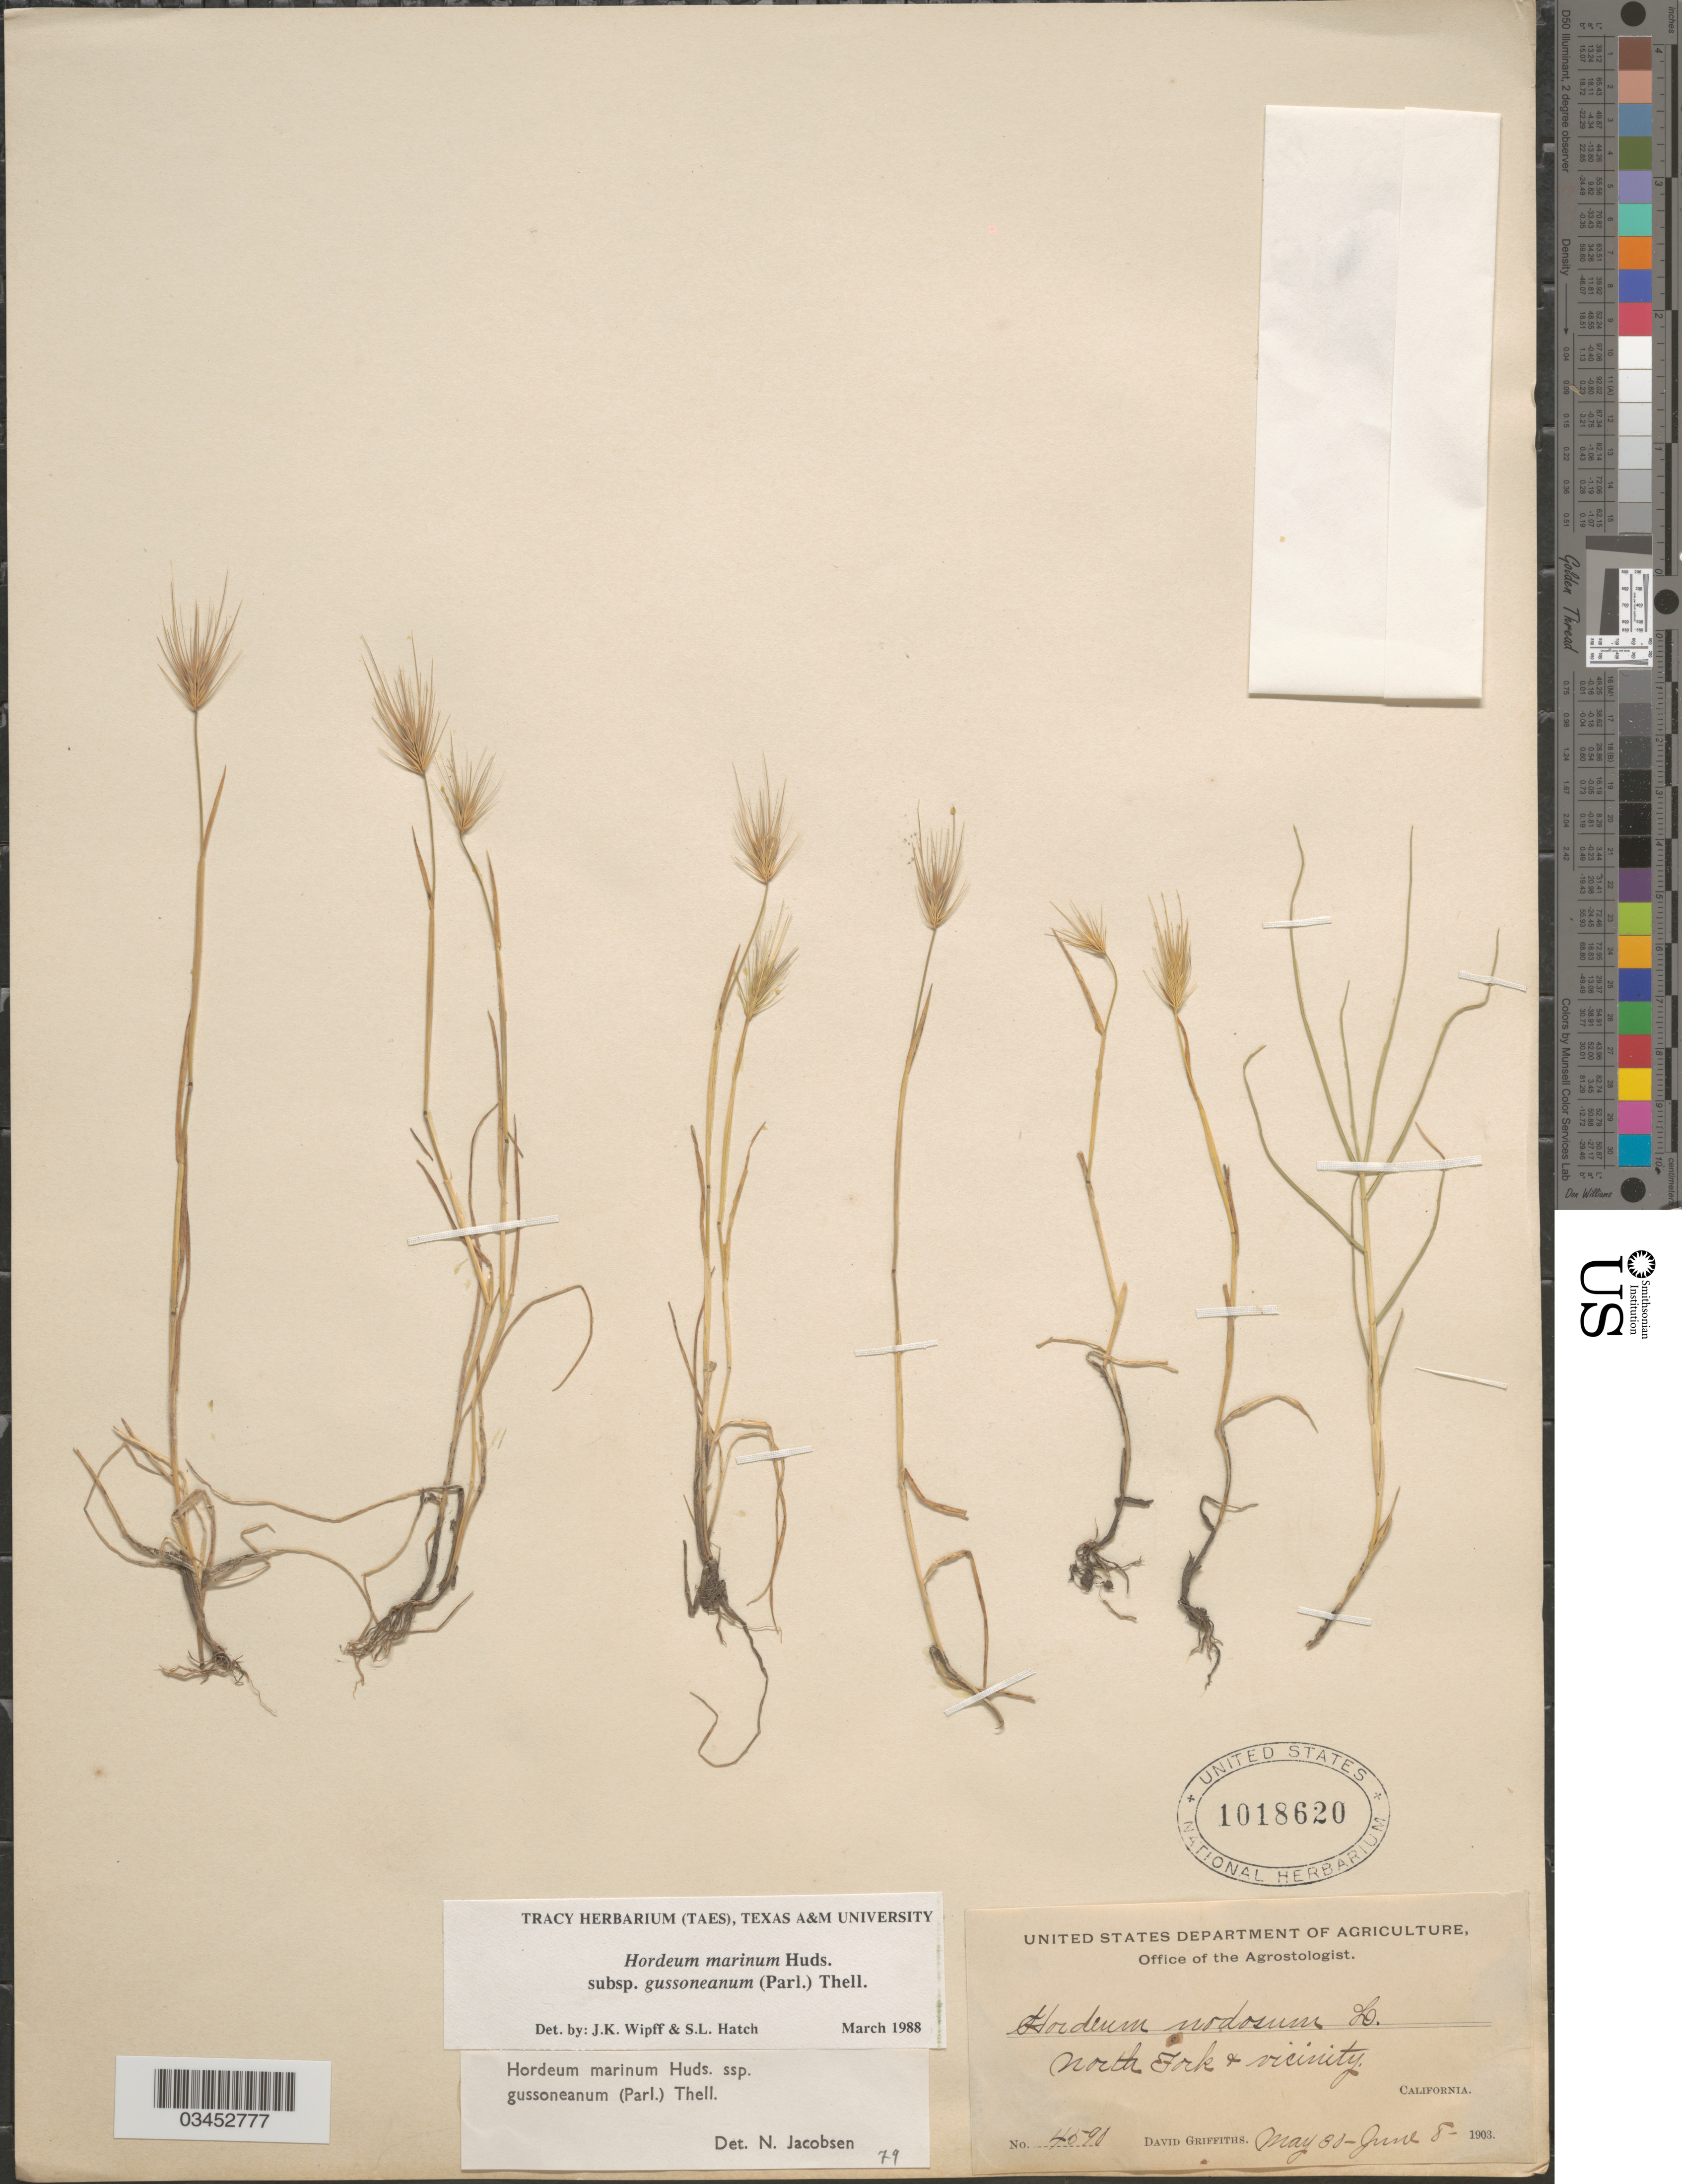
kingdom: Plantae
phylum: Tracheophyta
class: Liliopsida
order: Poales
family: Poaceae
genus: Hordeum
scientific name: Hordeum marinum subsp. gussoneanum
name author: (Parl.) Thell.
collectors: D. Griffiths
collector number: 4590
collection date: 1903-05-30/1903-06-08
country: United States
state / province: California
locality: North Fork & vicinity.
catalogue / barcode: US 1018620